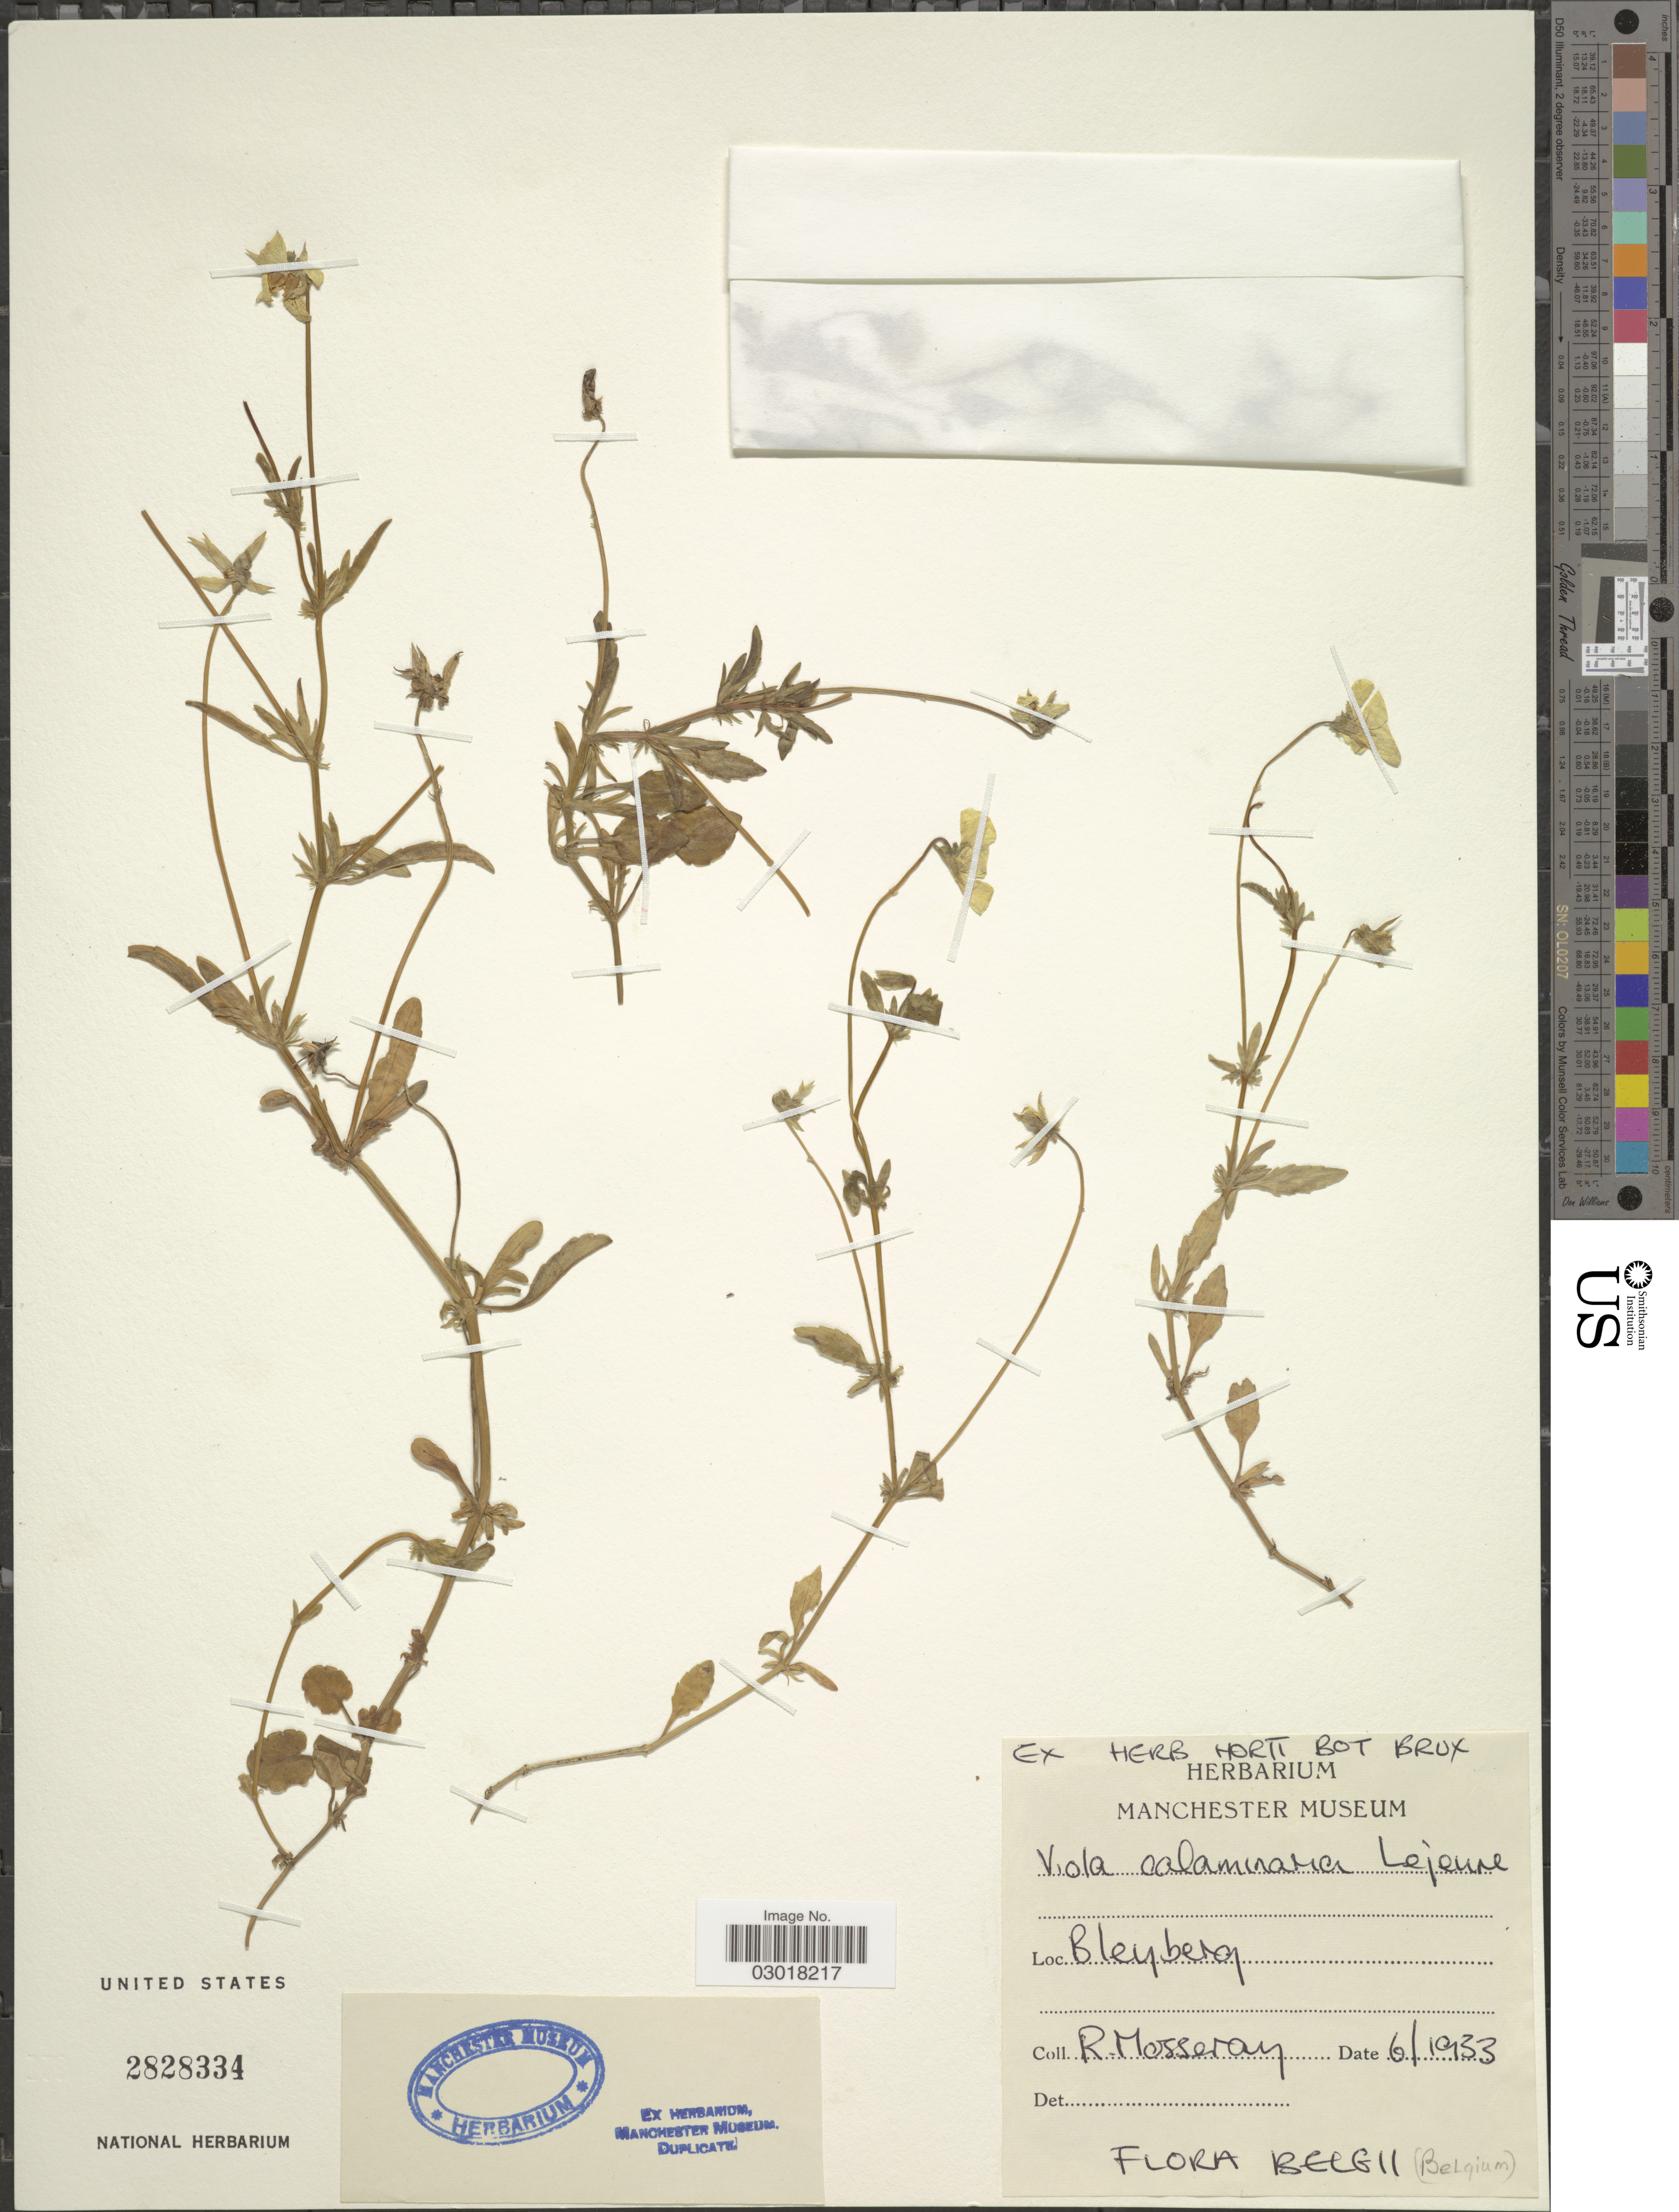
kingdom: Plantae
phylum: Tracheophyta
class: Magnoliopsida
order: Malpighiales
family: Violaceae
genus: Viola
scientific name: Viola calaminaria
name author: (Ging.) Lej.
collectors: R. Mosseray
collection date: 1933-06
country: Belgium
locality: Bleyberg.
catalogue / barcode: US 2828334